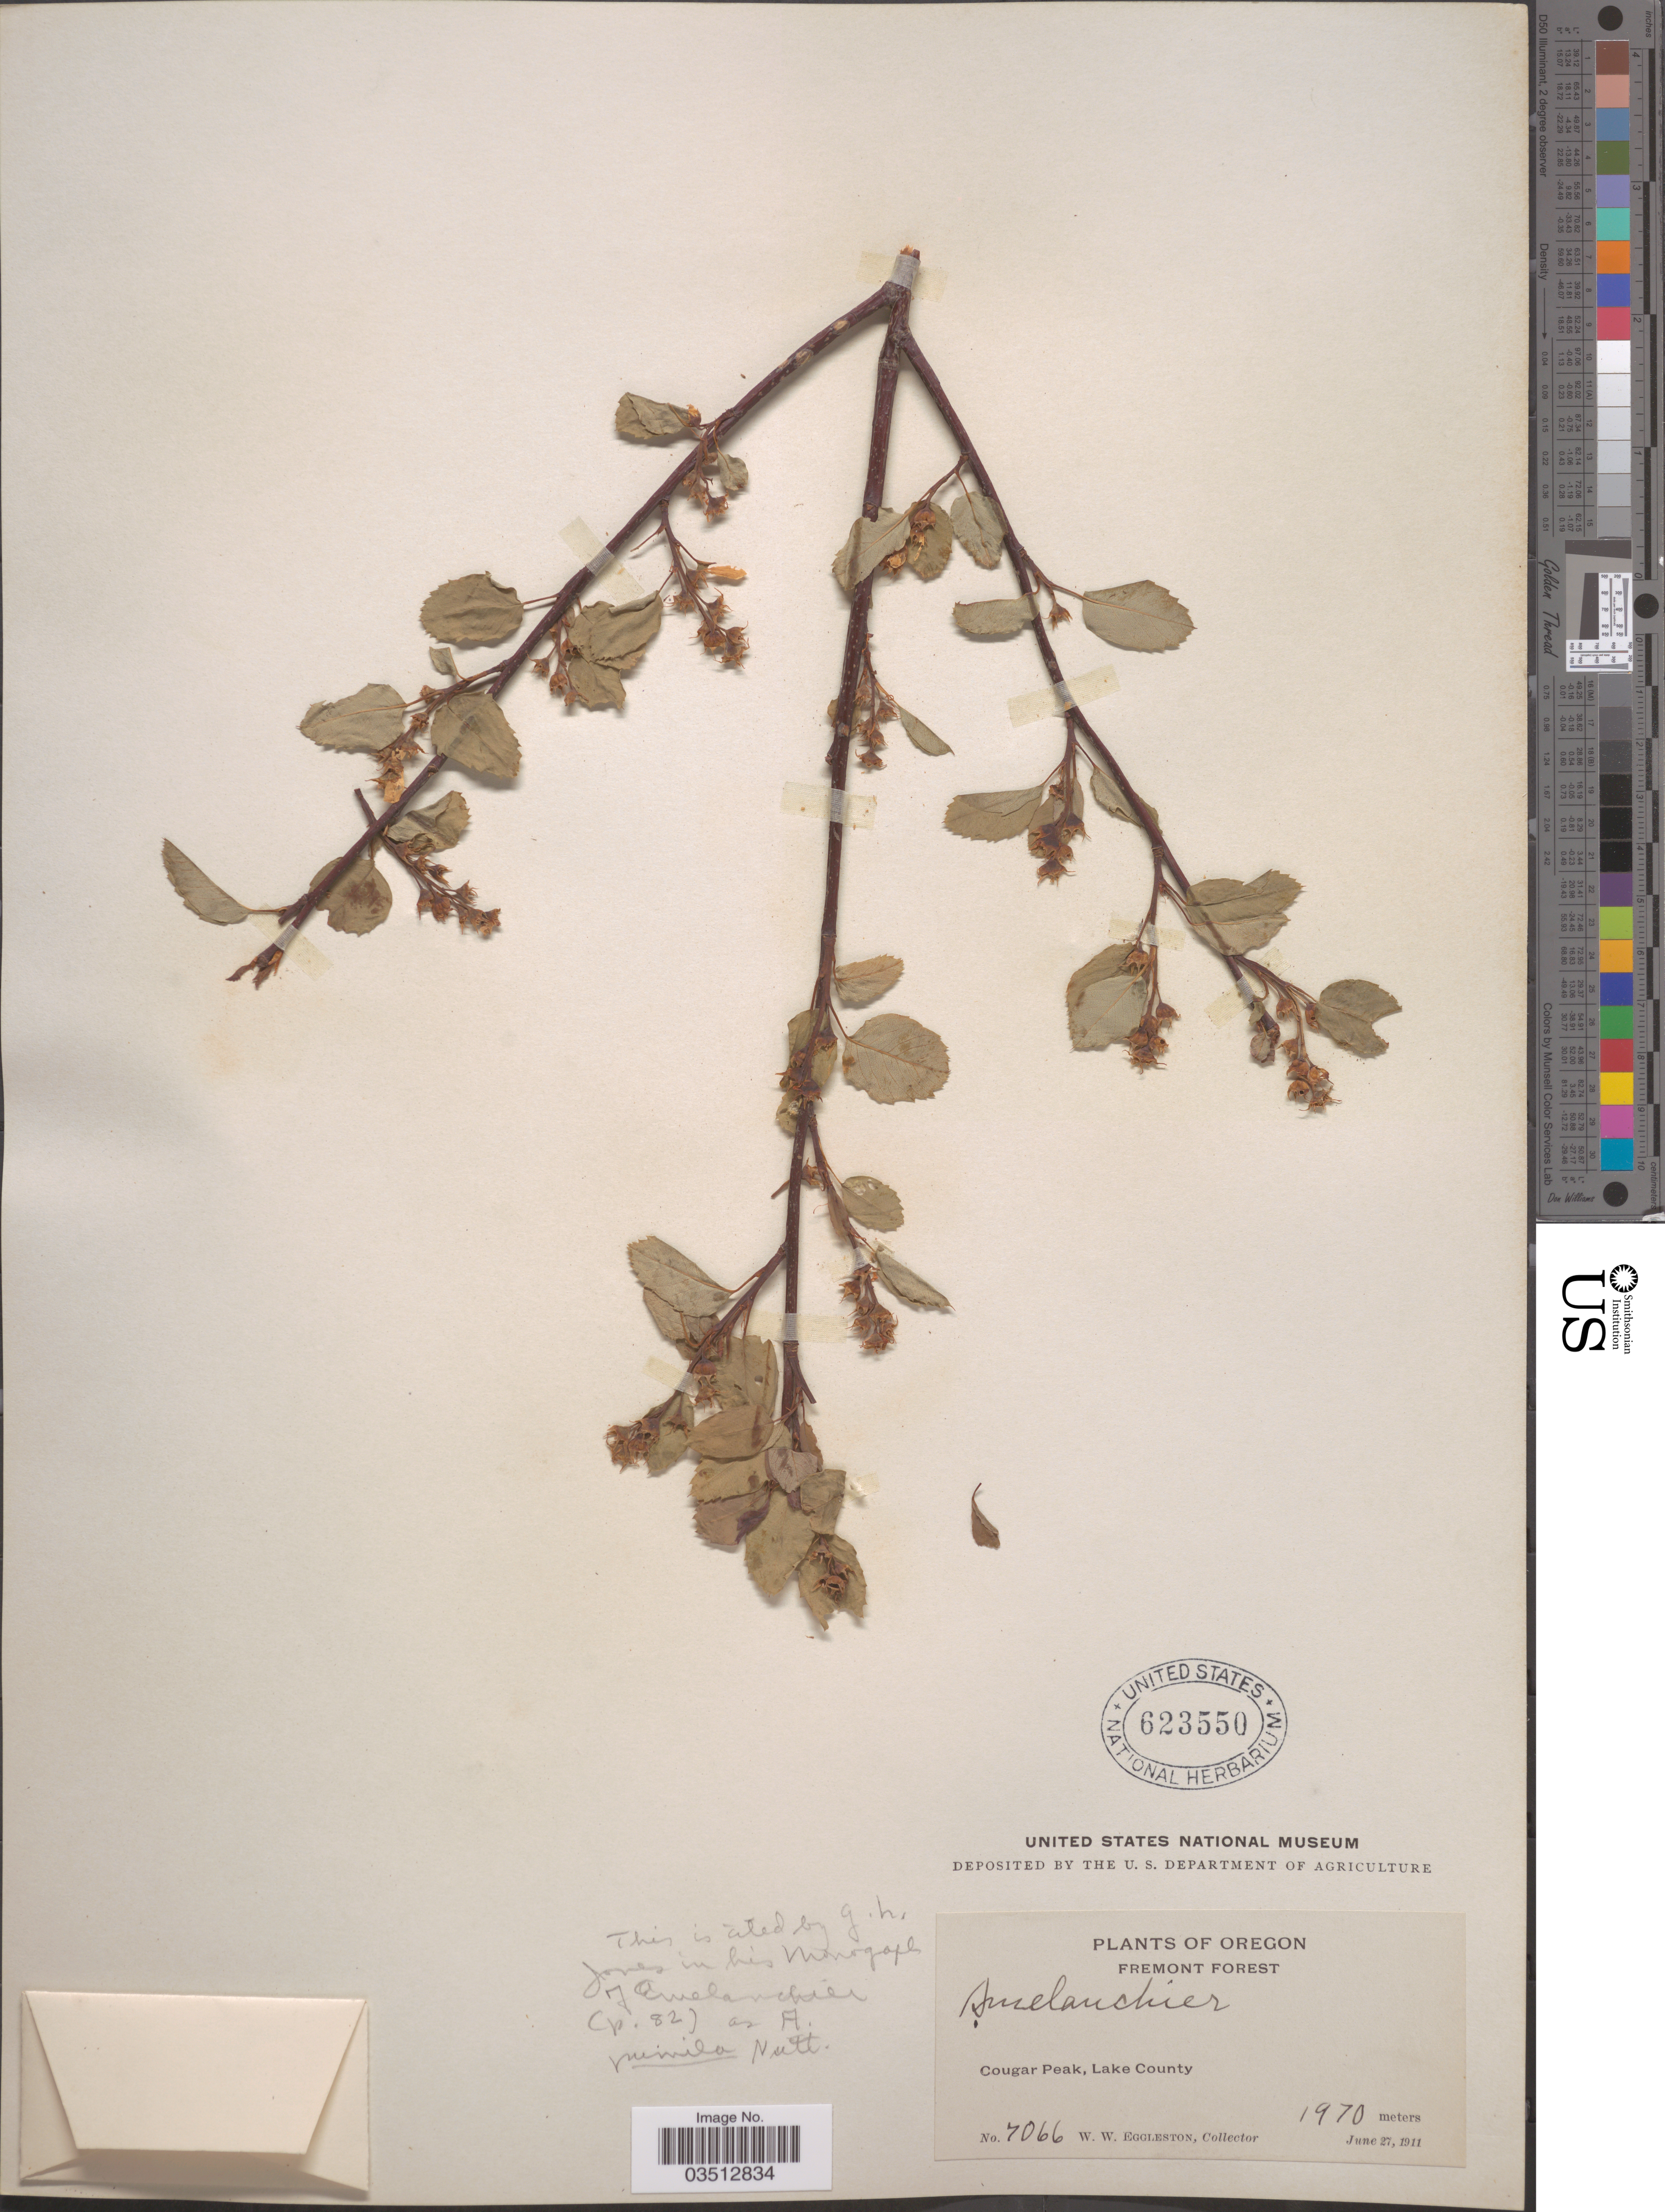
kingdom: Plantae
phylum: Tracheophyta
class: Magnoliopsida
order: Rosales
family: Rosaceae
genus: Amelanchier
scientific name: Amelanchier sp.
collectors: W. W. Eggleston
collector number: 7066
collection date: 1911-06-27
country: United States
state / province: Oregon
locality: Fremont Forest. Cougar Peak, Lake County.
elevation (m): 1970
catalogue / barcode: US 623550